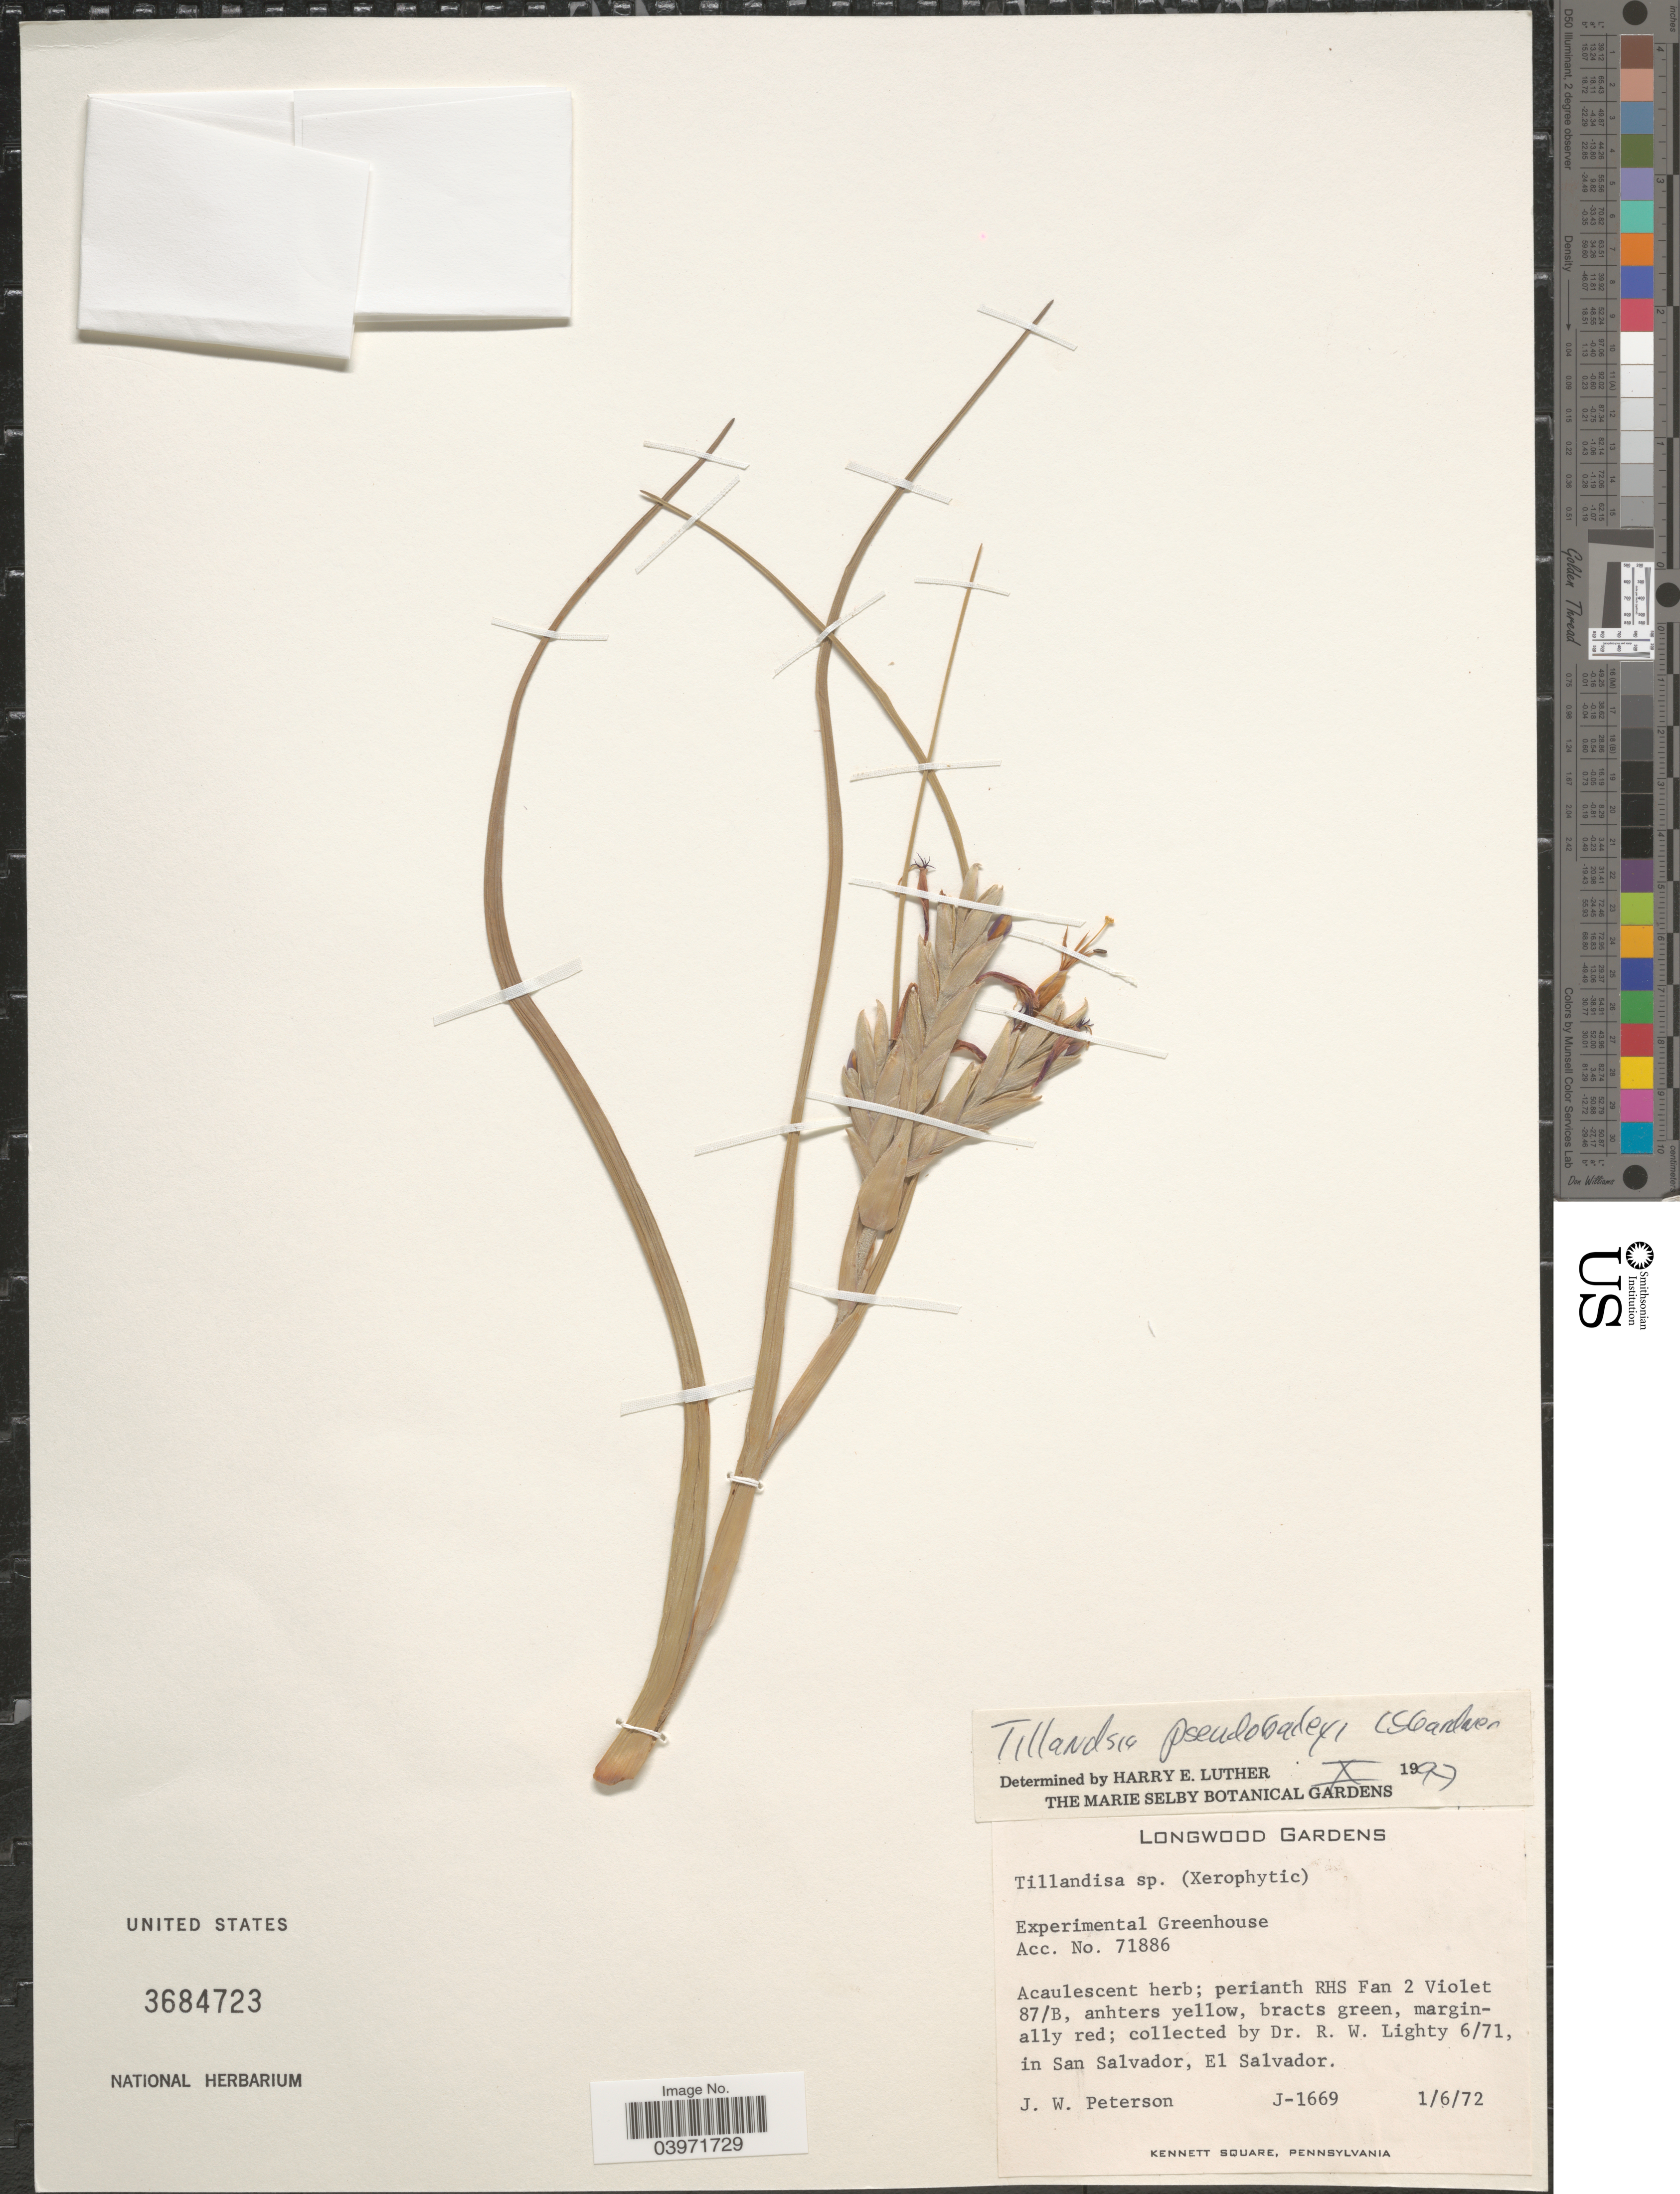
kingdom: Plantae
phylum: Tracheophyta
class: Liliopsida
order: Poales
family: Bromeliaceae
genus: Tillandsia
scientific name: Tillandsia pseudobaileyi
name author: C.S. Gardner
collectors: J.W. Peterson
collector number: J-1669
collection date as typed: Transcribed d/m/y: 1/6/72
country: United States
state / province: Pennsylvania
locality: Longwood Gardens. Experimental Greenhouse.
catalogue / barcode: US 3684723